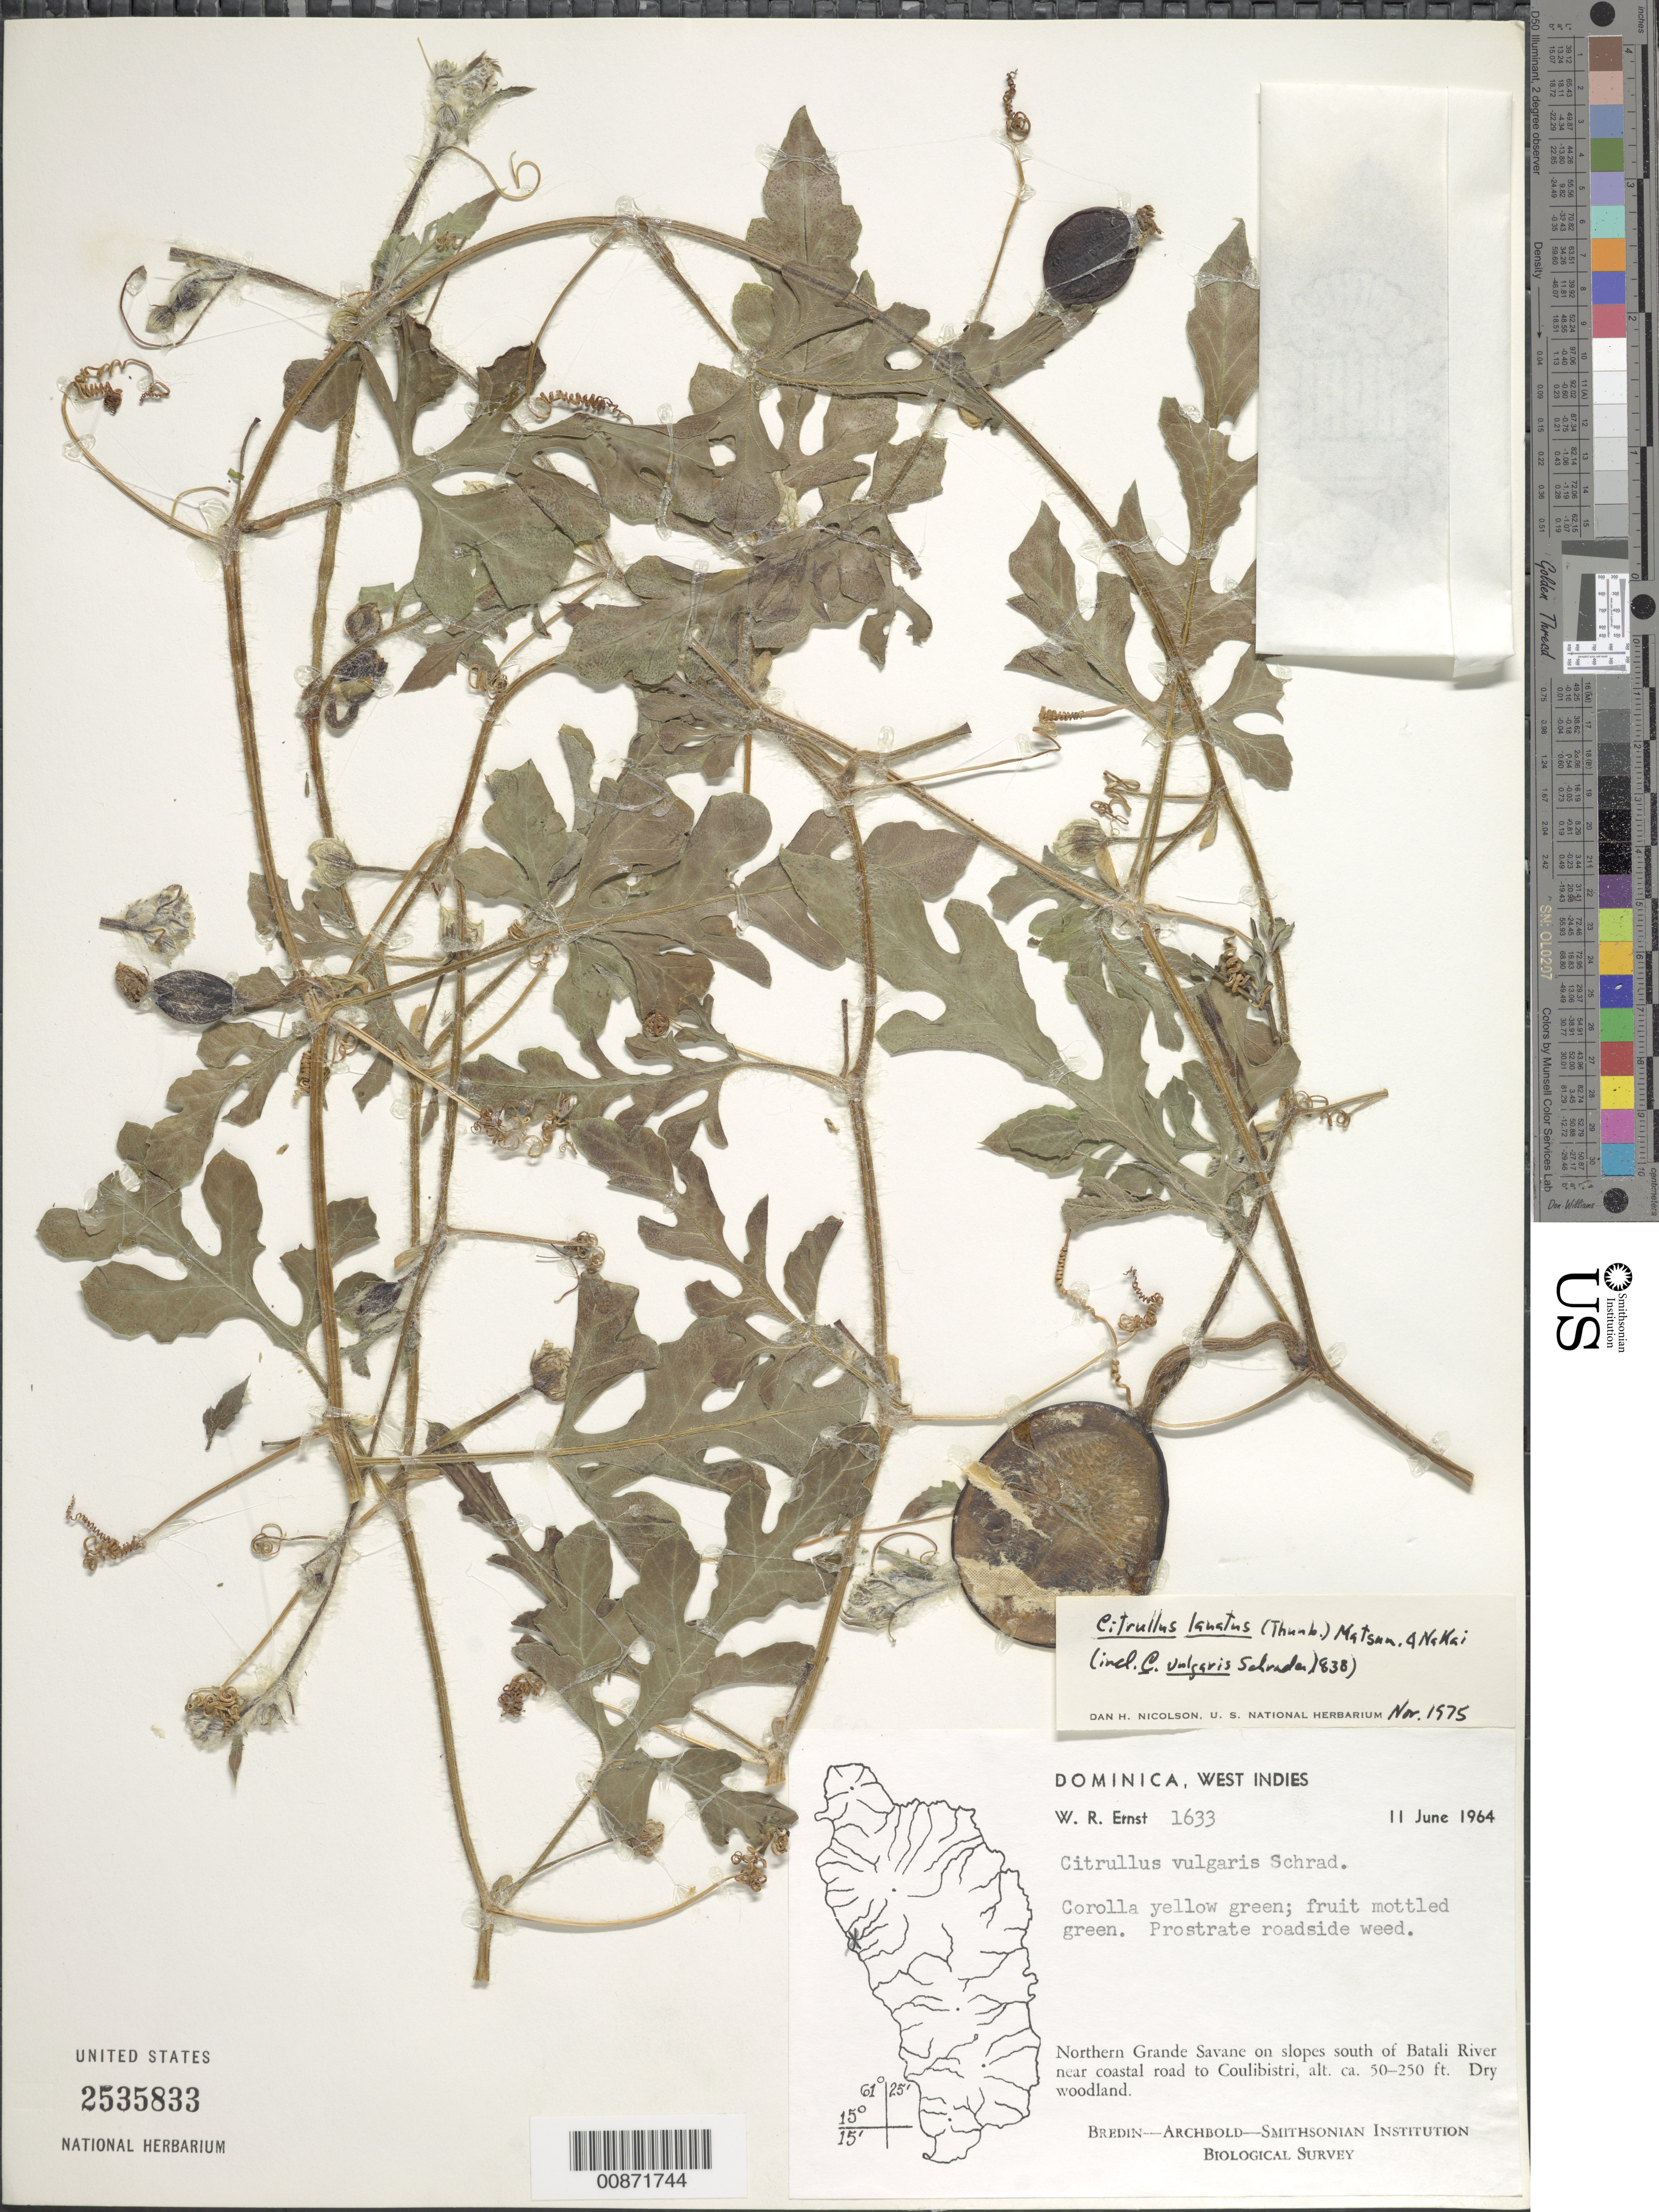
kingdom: Plantae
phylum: Tracheophyta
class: Magnoliopsida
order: Cucurbitales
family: Cucurbitaceae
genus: Citrullus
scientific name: Citrullus lanatus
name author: (Thunb.) Matsum. & Nakai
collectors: W. R. Ernst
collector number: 1633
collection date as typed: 11 Jun 1964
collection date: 1964-06-11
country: Dominica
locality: Northern Grande Savane, on slopes south of Batali River, near coastal road to Coulibistri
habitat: Dry woodland, roadside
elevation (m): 15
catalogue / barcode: US 2535833